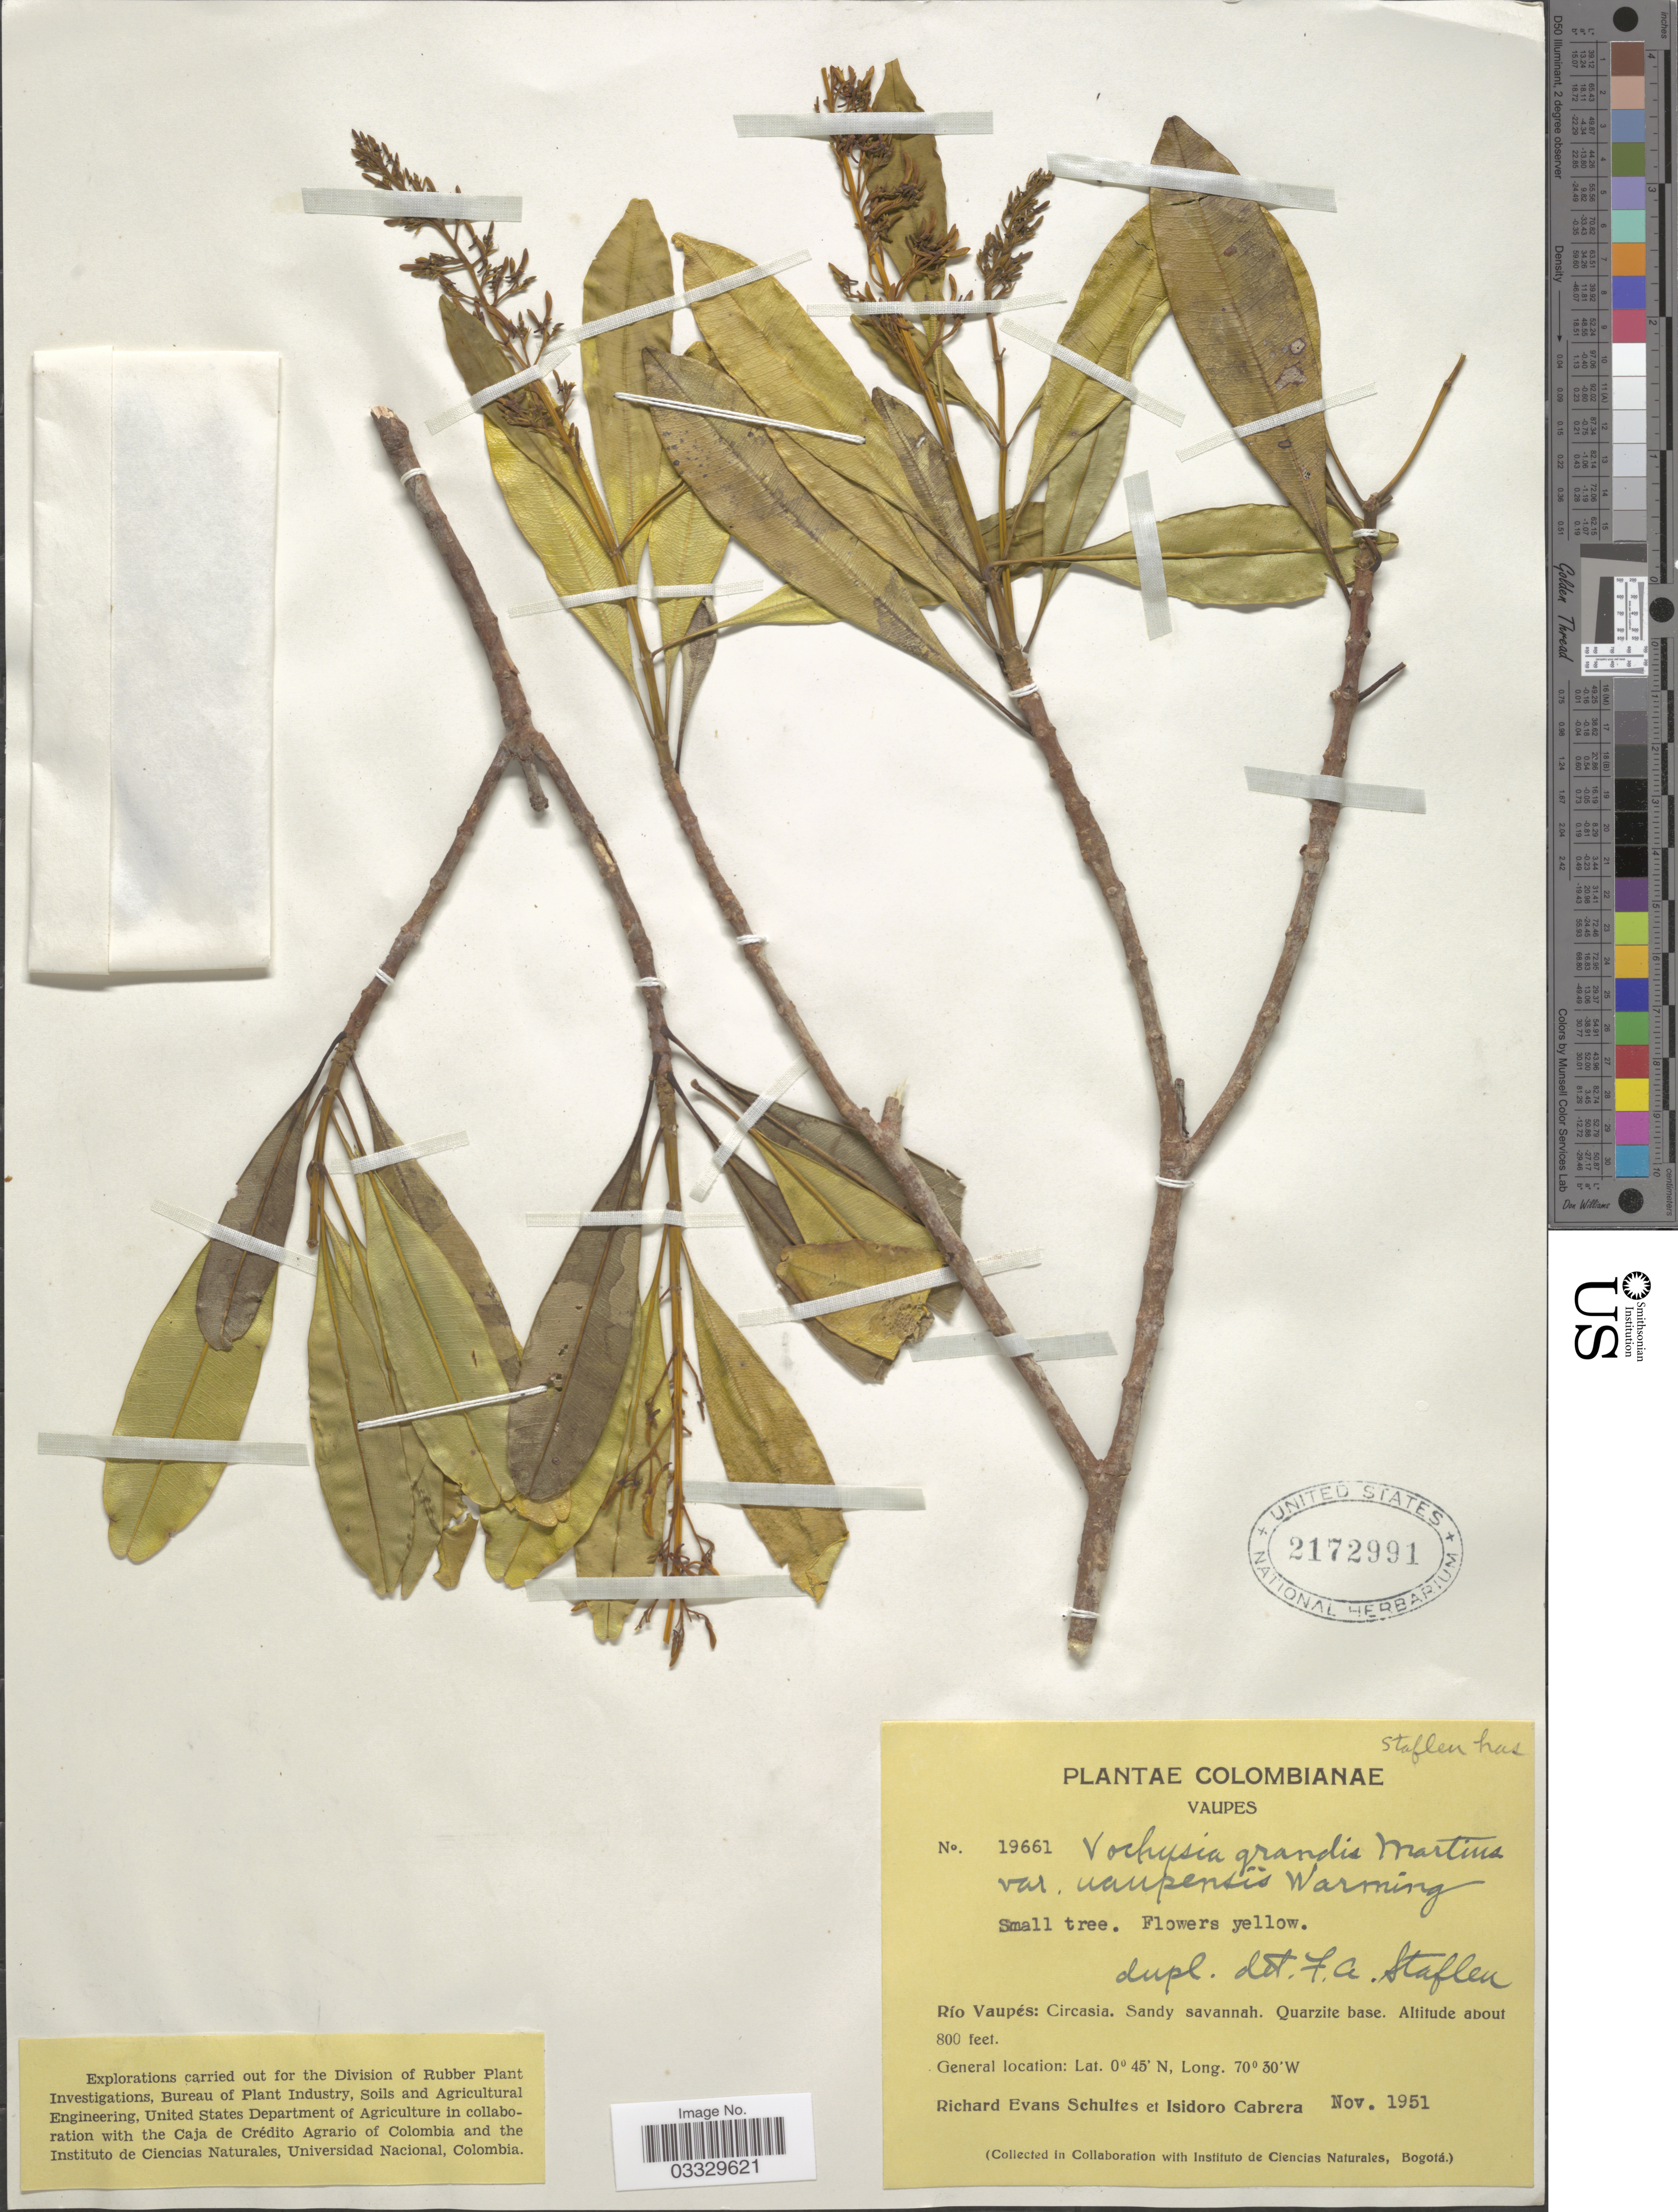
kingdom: Plantae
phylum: Tracheophyta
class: Magnoliopsida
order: Myrtales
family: Vochysiaceae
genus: Vochysia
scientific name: Vochysia grandis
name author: Mart.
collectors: R. E. Schultes & I. Cabrera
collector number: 19661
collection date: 1951-11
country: Colombia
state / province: Vaupés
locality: Río Vaupes: Circasia.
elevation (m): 244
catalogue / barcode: US 2172991